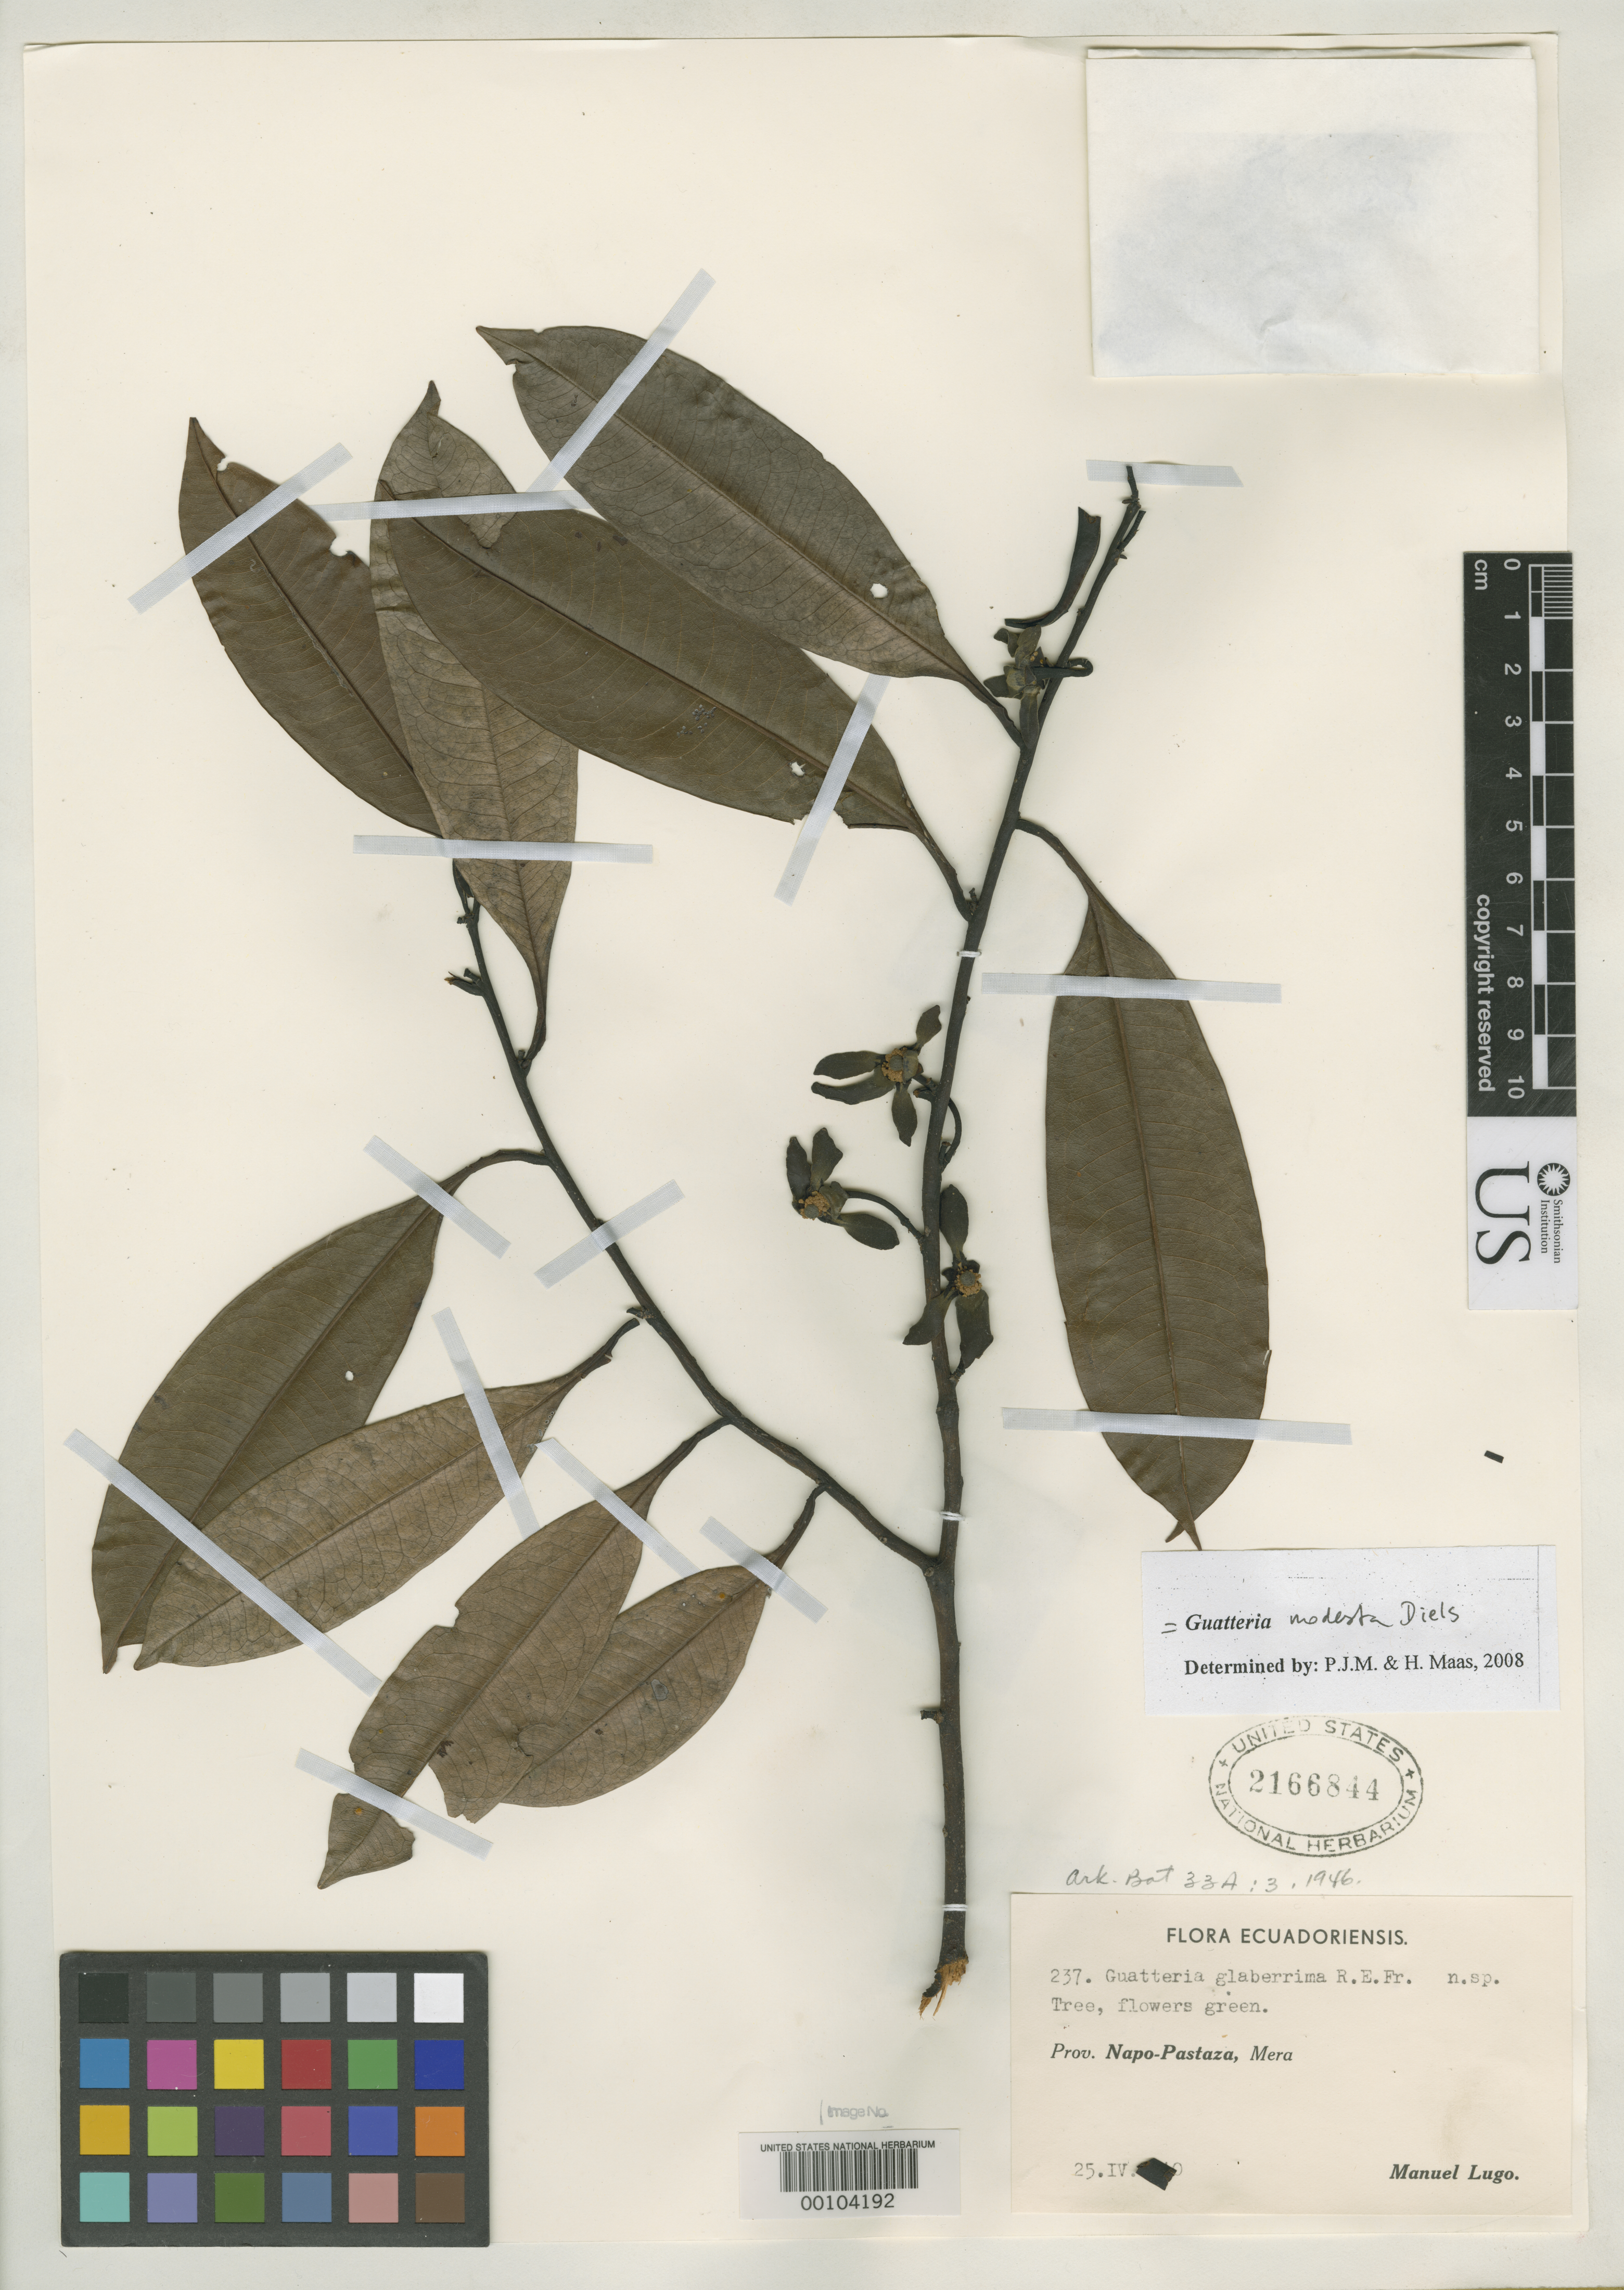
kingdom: Plantae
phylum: Tracheophyta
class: Magnoliopsida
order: Magnoliales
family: Annonaceae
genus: Guatteria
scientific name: Guatteria glaberrima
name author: R.E. Fr.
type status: Isotype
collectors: M. Lugo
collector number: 237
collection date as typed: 25 Apr 1940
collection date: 1940-04-25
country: Ecuador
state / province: Napo / Pastaza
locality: Mera.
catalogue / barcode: US 2166844